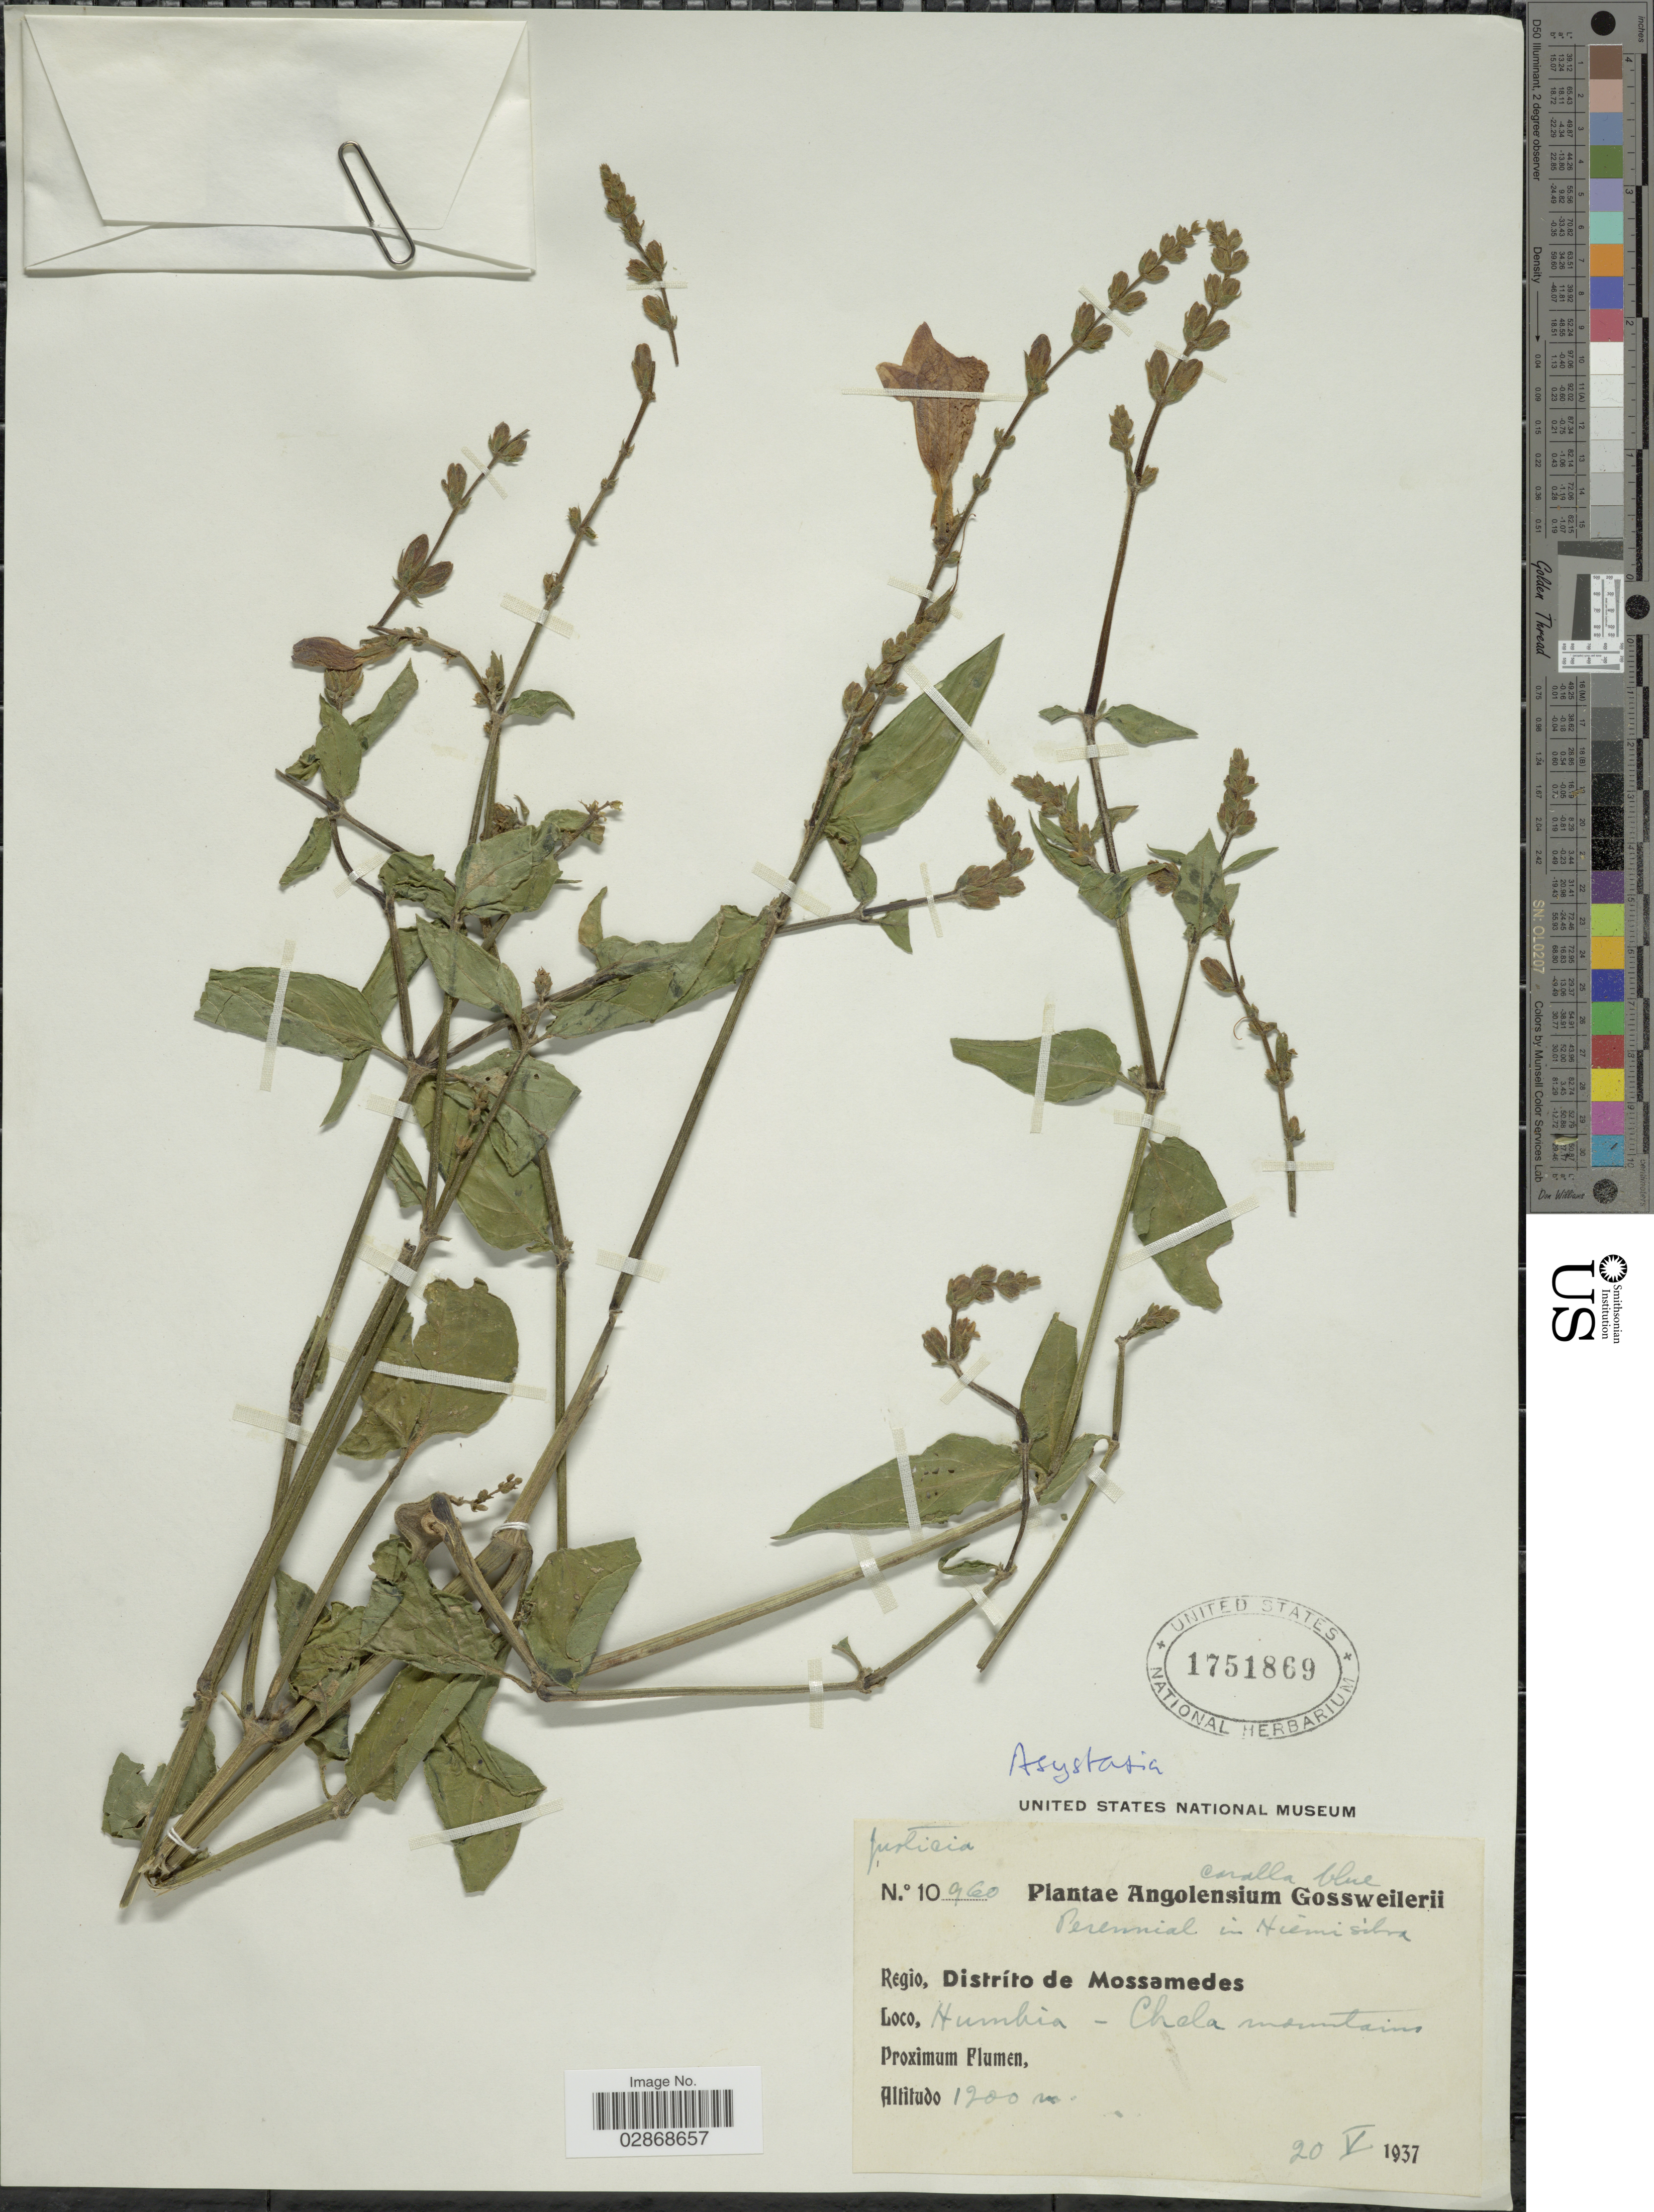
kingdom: Plantae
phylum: Tracheophyta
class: Magnoliopsida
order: Lamiales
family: Acanthaceae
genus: Asystasia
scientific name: Asystasia sp.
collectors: -. Gossweiler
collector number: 10960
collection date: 1937-05-20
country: Angola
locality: Angolensium. Regio, Distríto de Mossamedes. Humbia, Chela mountains.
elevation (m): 1200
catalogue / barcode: US 1751869